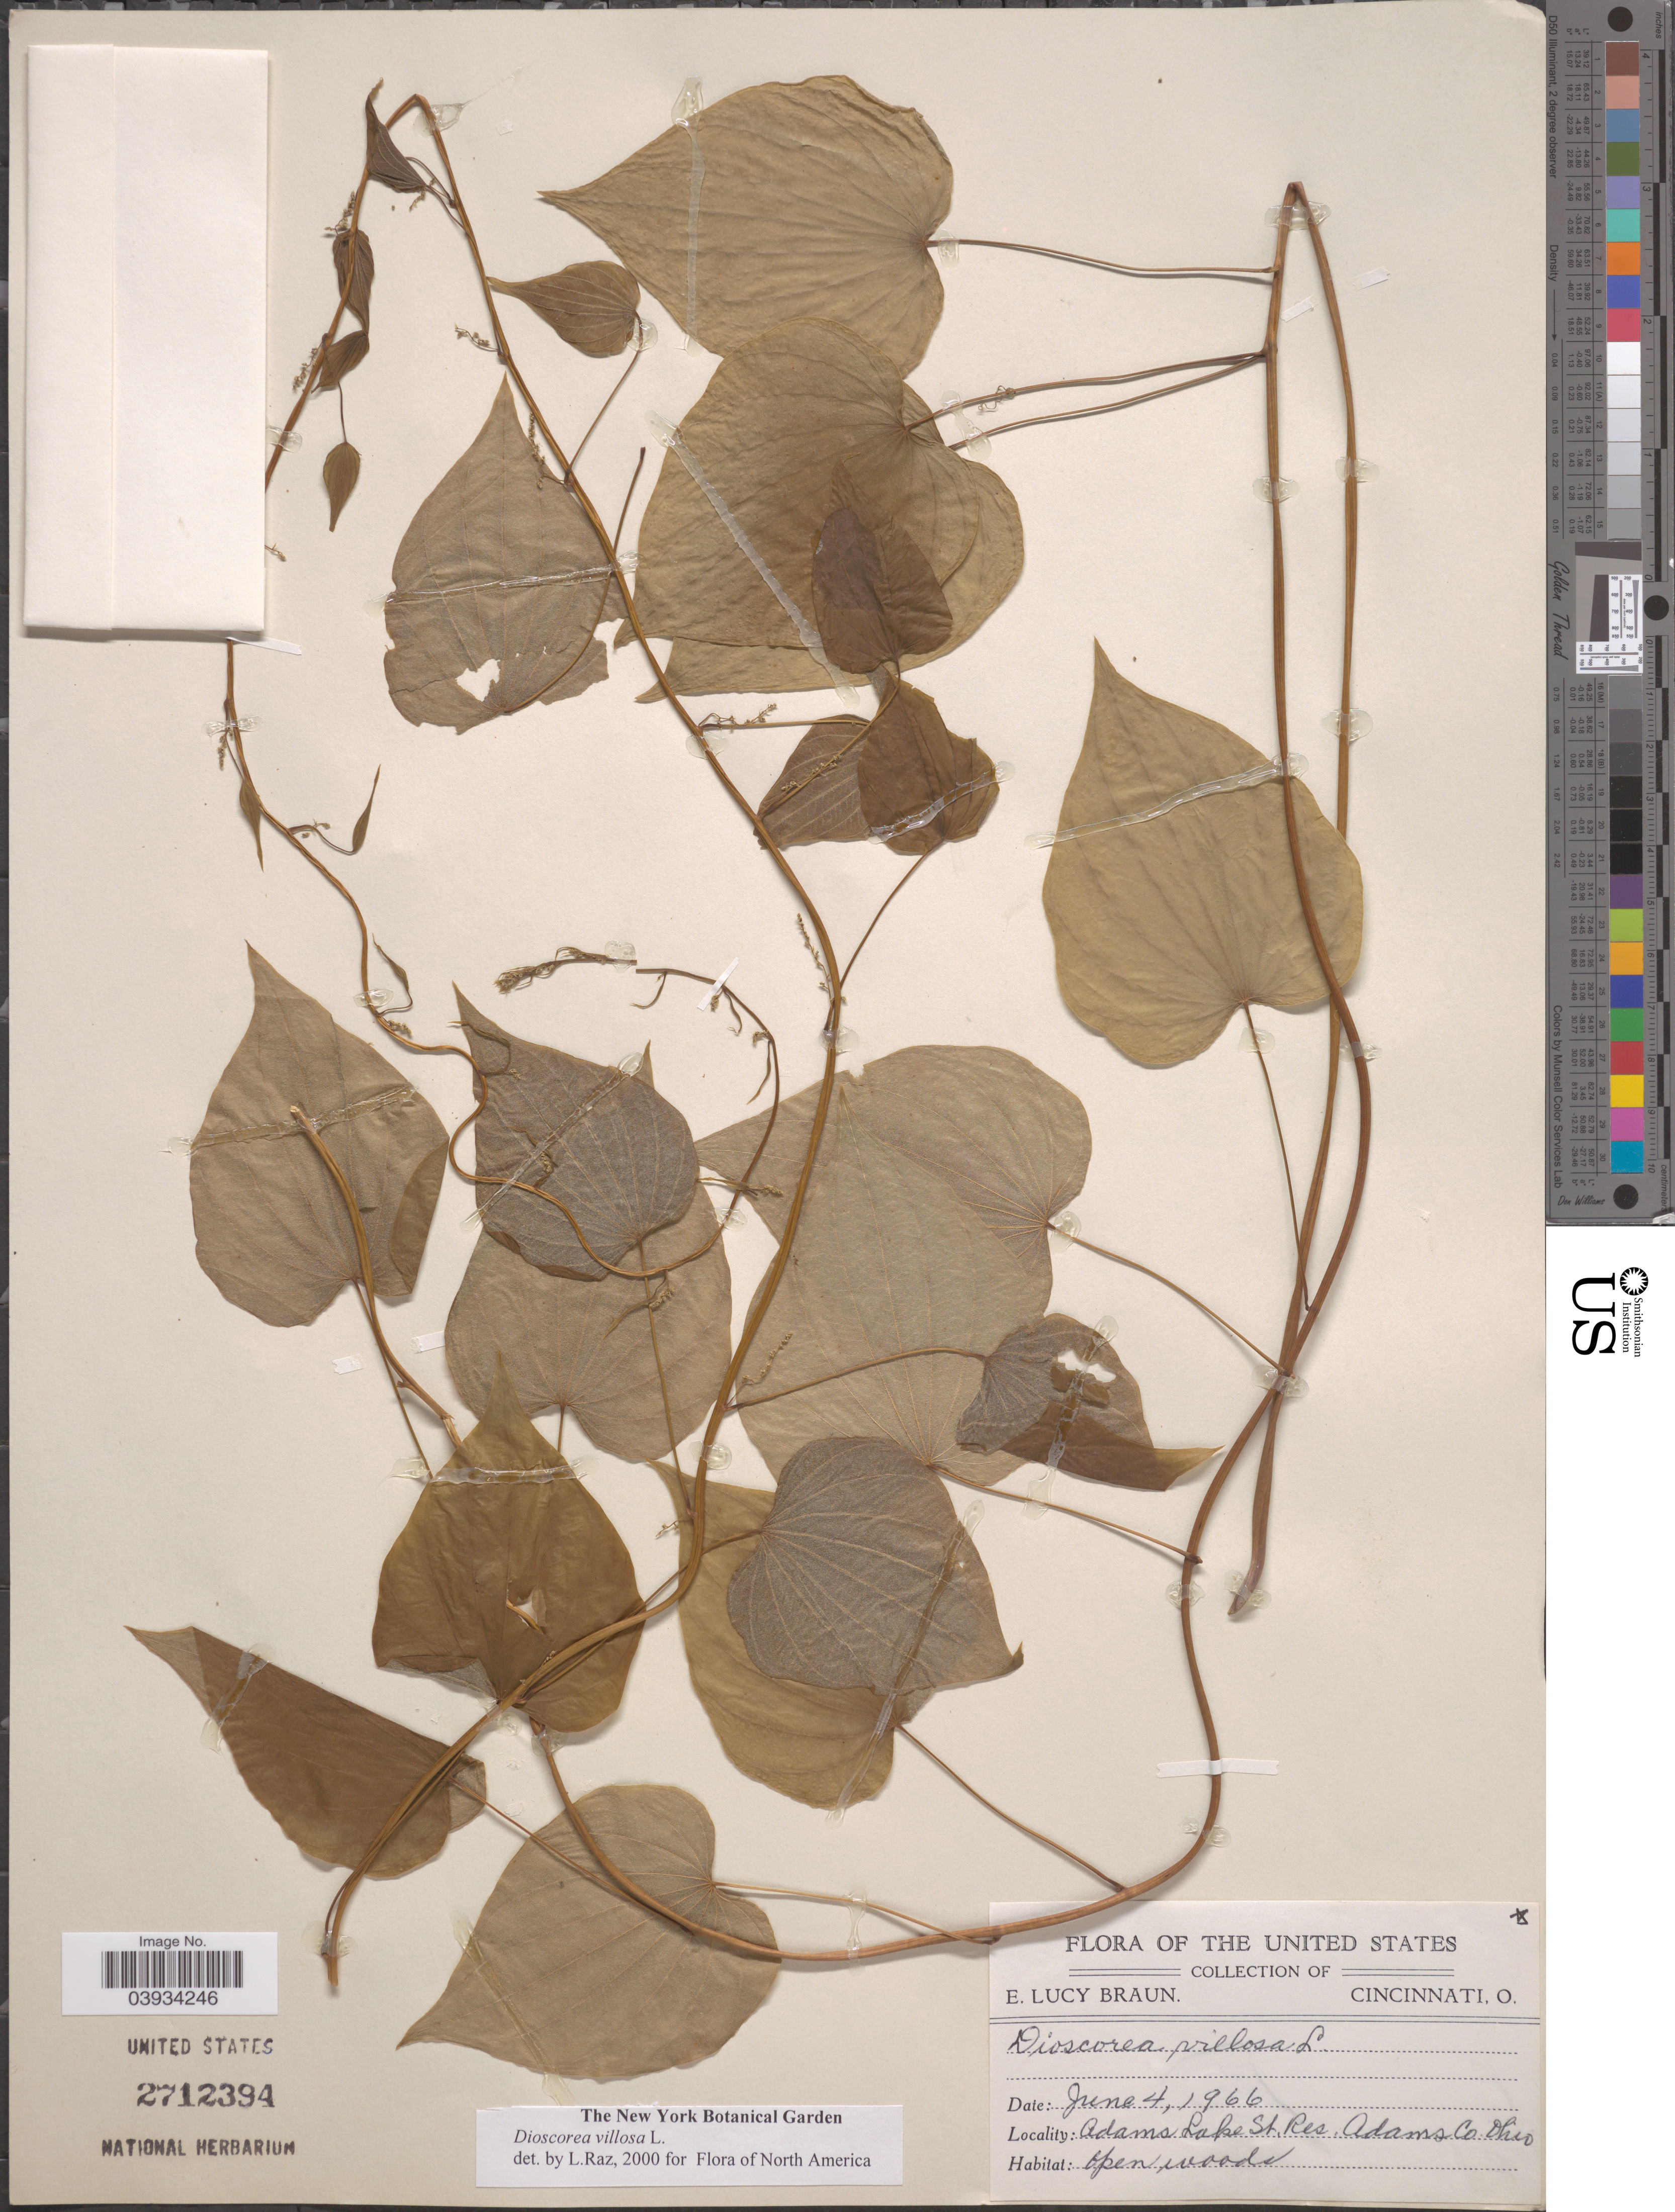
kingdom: Plantae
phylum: Tracheophyta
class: Liliopsida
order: Dioscoreales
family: Dioscoreaceae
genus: Dioscorea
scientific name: Dioscorea villosa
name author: L.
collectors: E. L. Braun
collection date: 1966-06-04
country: United States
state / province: Ohio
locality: Adams Lake, St. Res. Adams Co.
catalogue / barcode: US 2712394